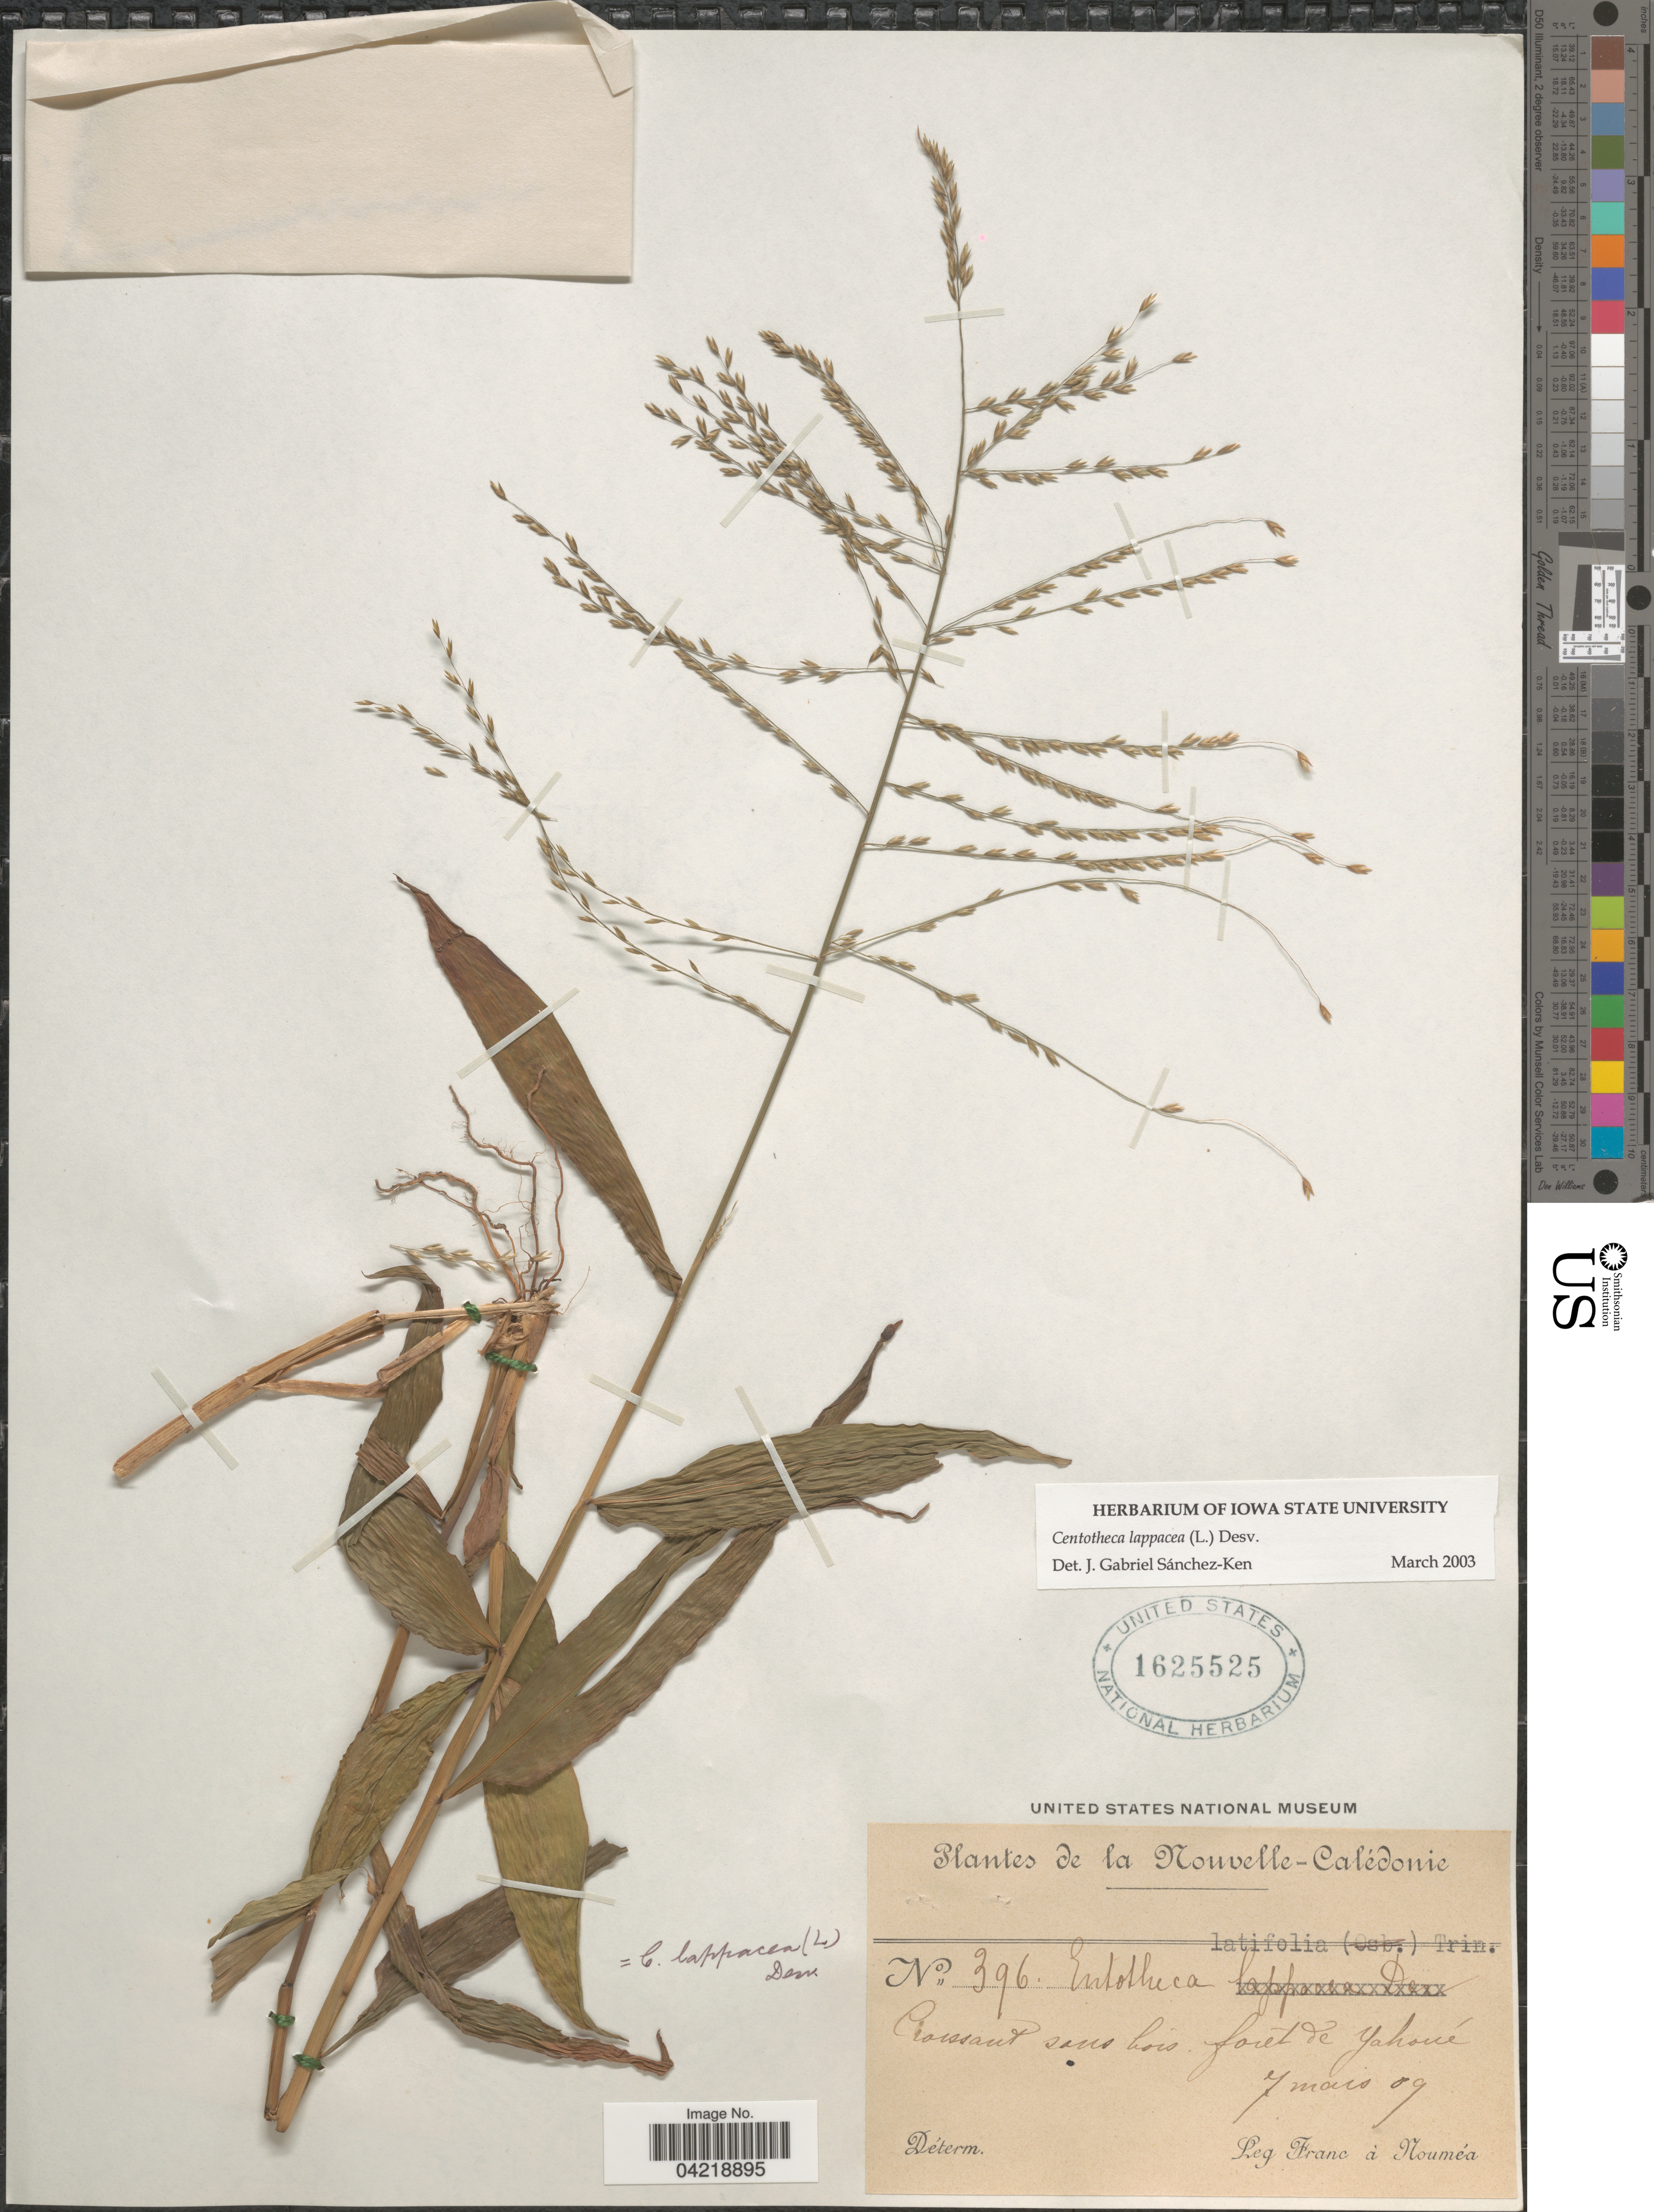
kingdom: Plantae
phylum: Tracheophyta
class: Liliopsida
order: Poales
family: Poaceae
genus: Centotheca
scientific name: Centotheca lappacea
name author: (L.) Desv.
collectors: Franc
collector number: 396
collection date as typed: Transcribed d/m/y: 7/5/9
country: New Caledonia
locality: Nouvelle-Calédonie. Croissant sous bois forét de Yahoué.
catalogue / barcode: US 1625525